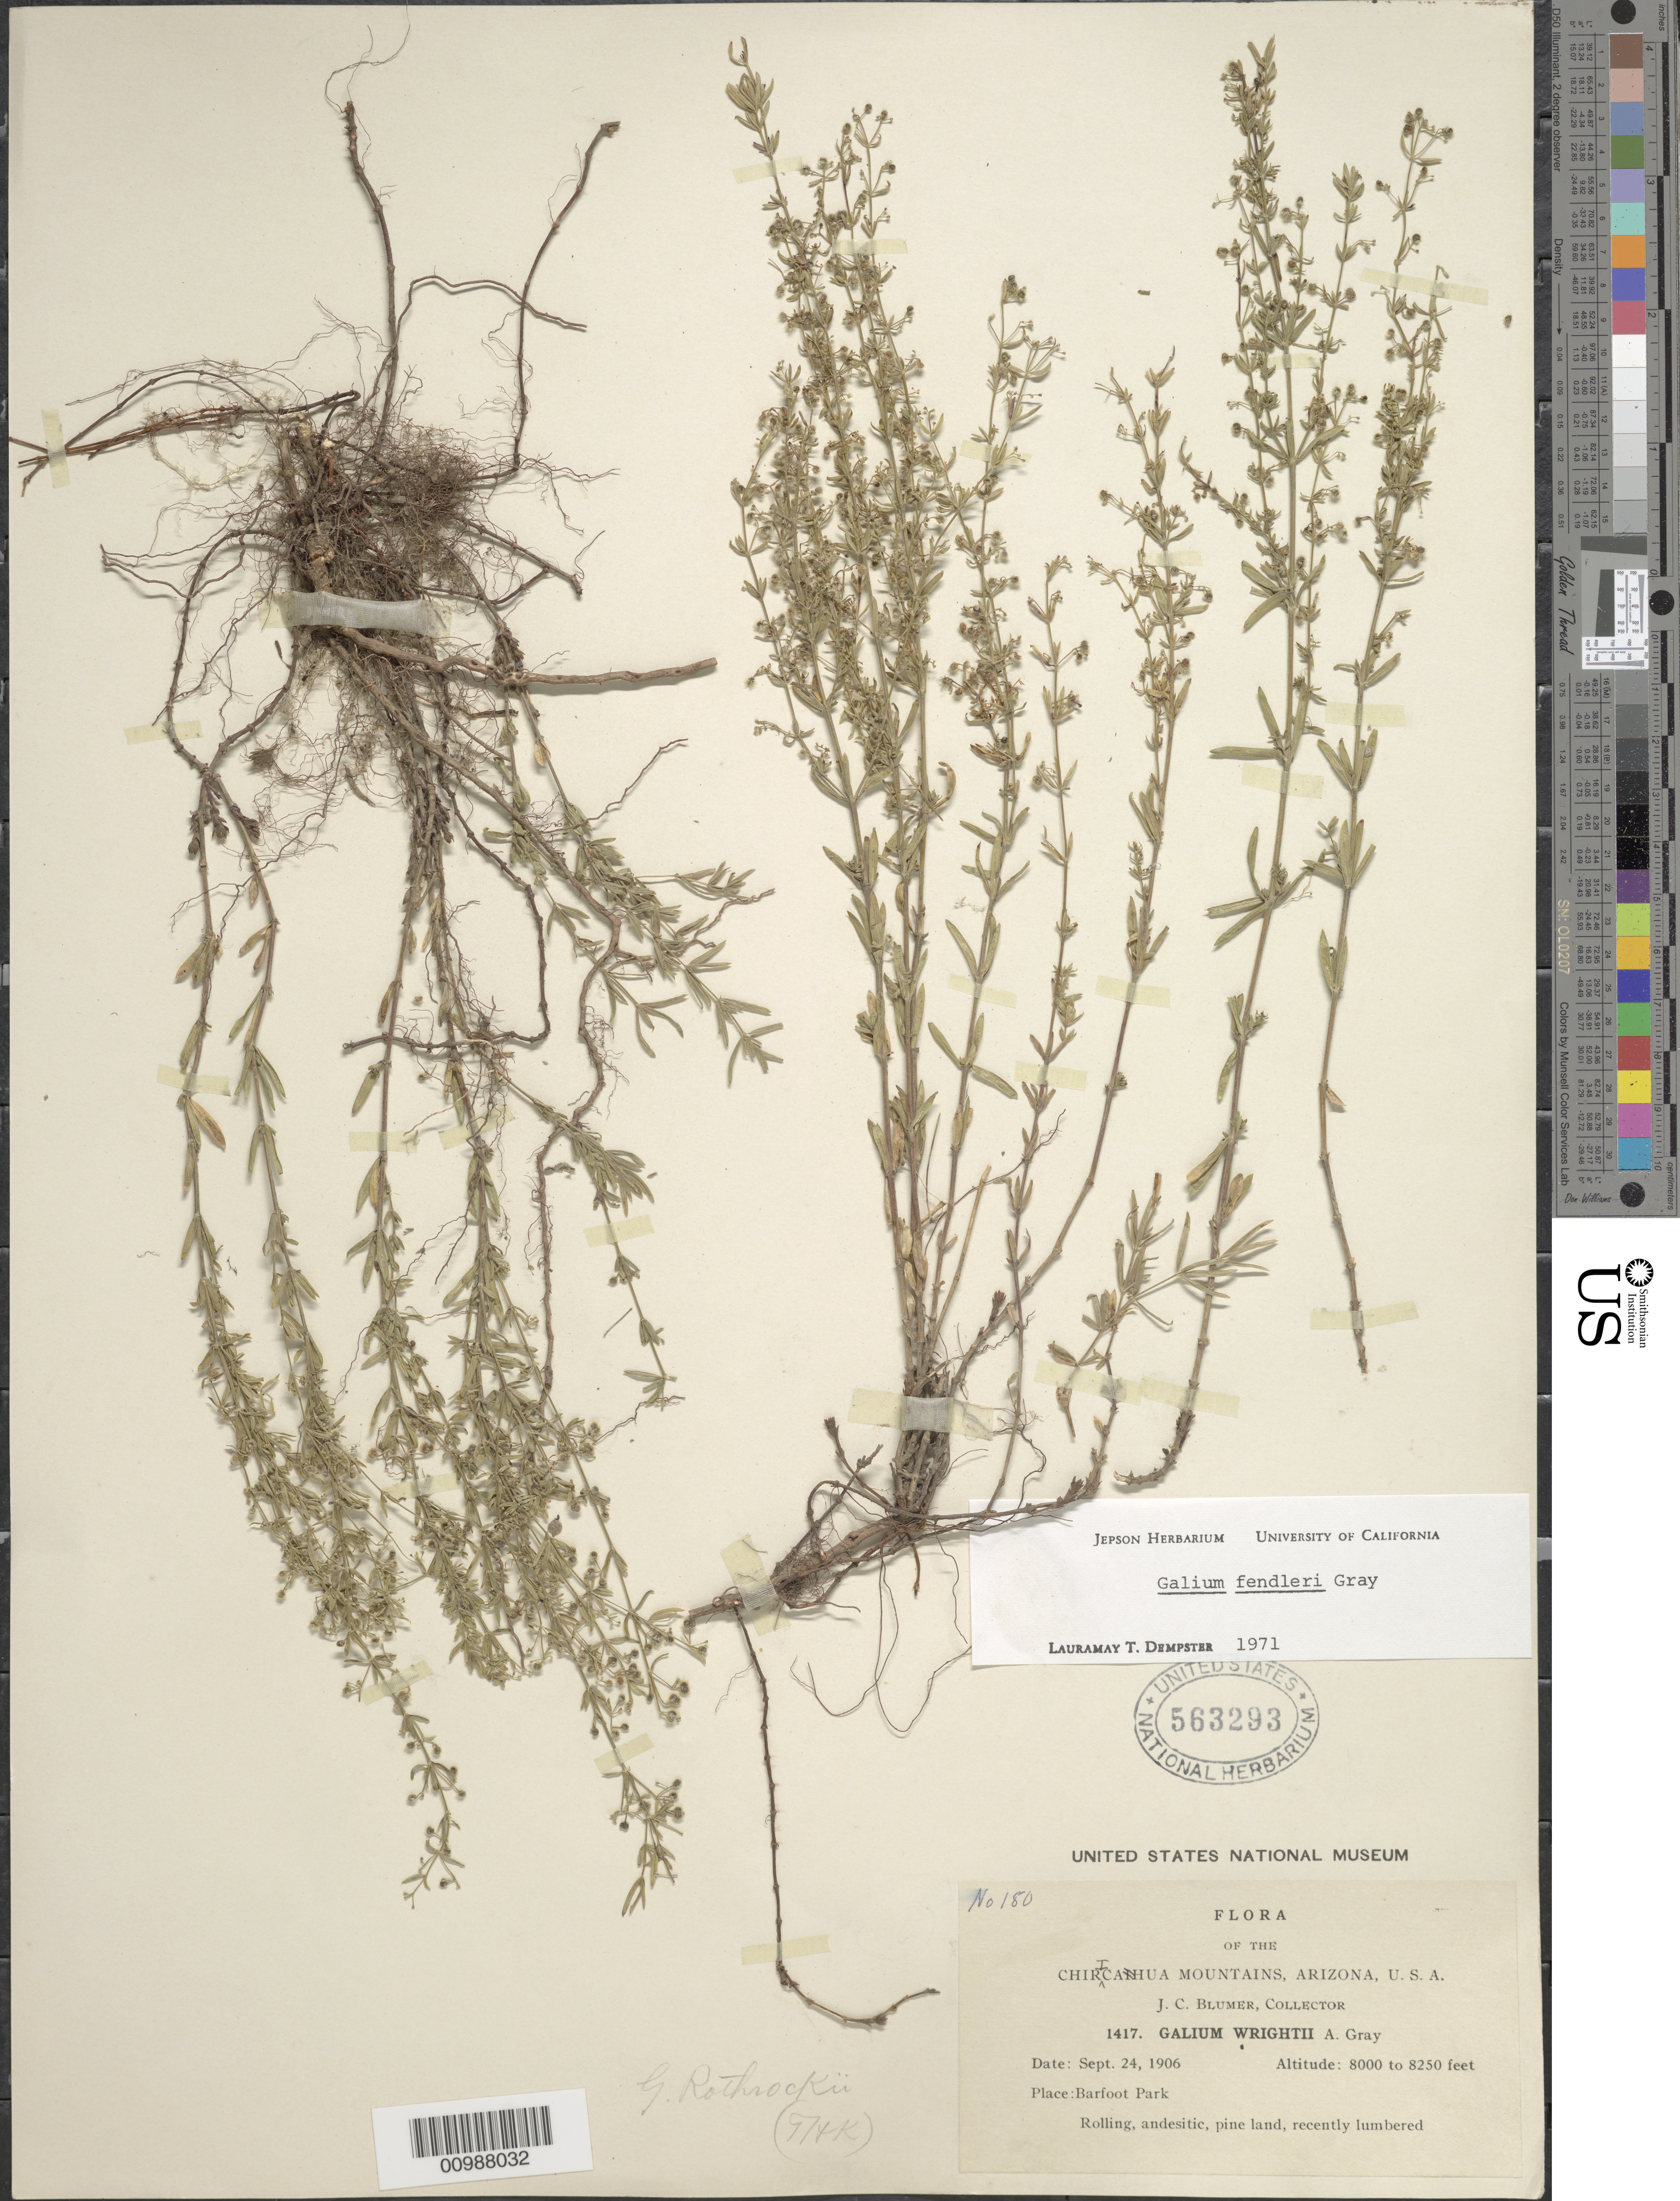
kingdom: Plantae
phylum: Tracheophyta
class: Magnoliopsida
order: Gentianales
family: Rubiaceae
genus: Galium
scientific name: Galium fendleri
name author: A. Gray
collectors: J. C. Blumer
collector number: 180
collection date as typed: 24 Sep 1906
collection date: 1906-09-24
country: United States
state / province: Arizona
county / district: Cochise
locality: Barfoot Park, Churucahua Mountains. Rolling, andesitic, pine land, recently lumbered.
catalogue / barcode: US 563293